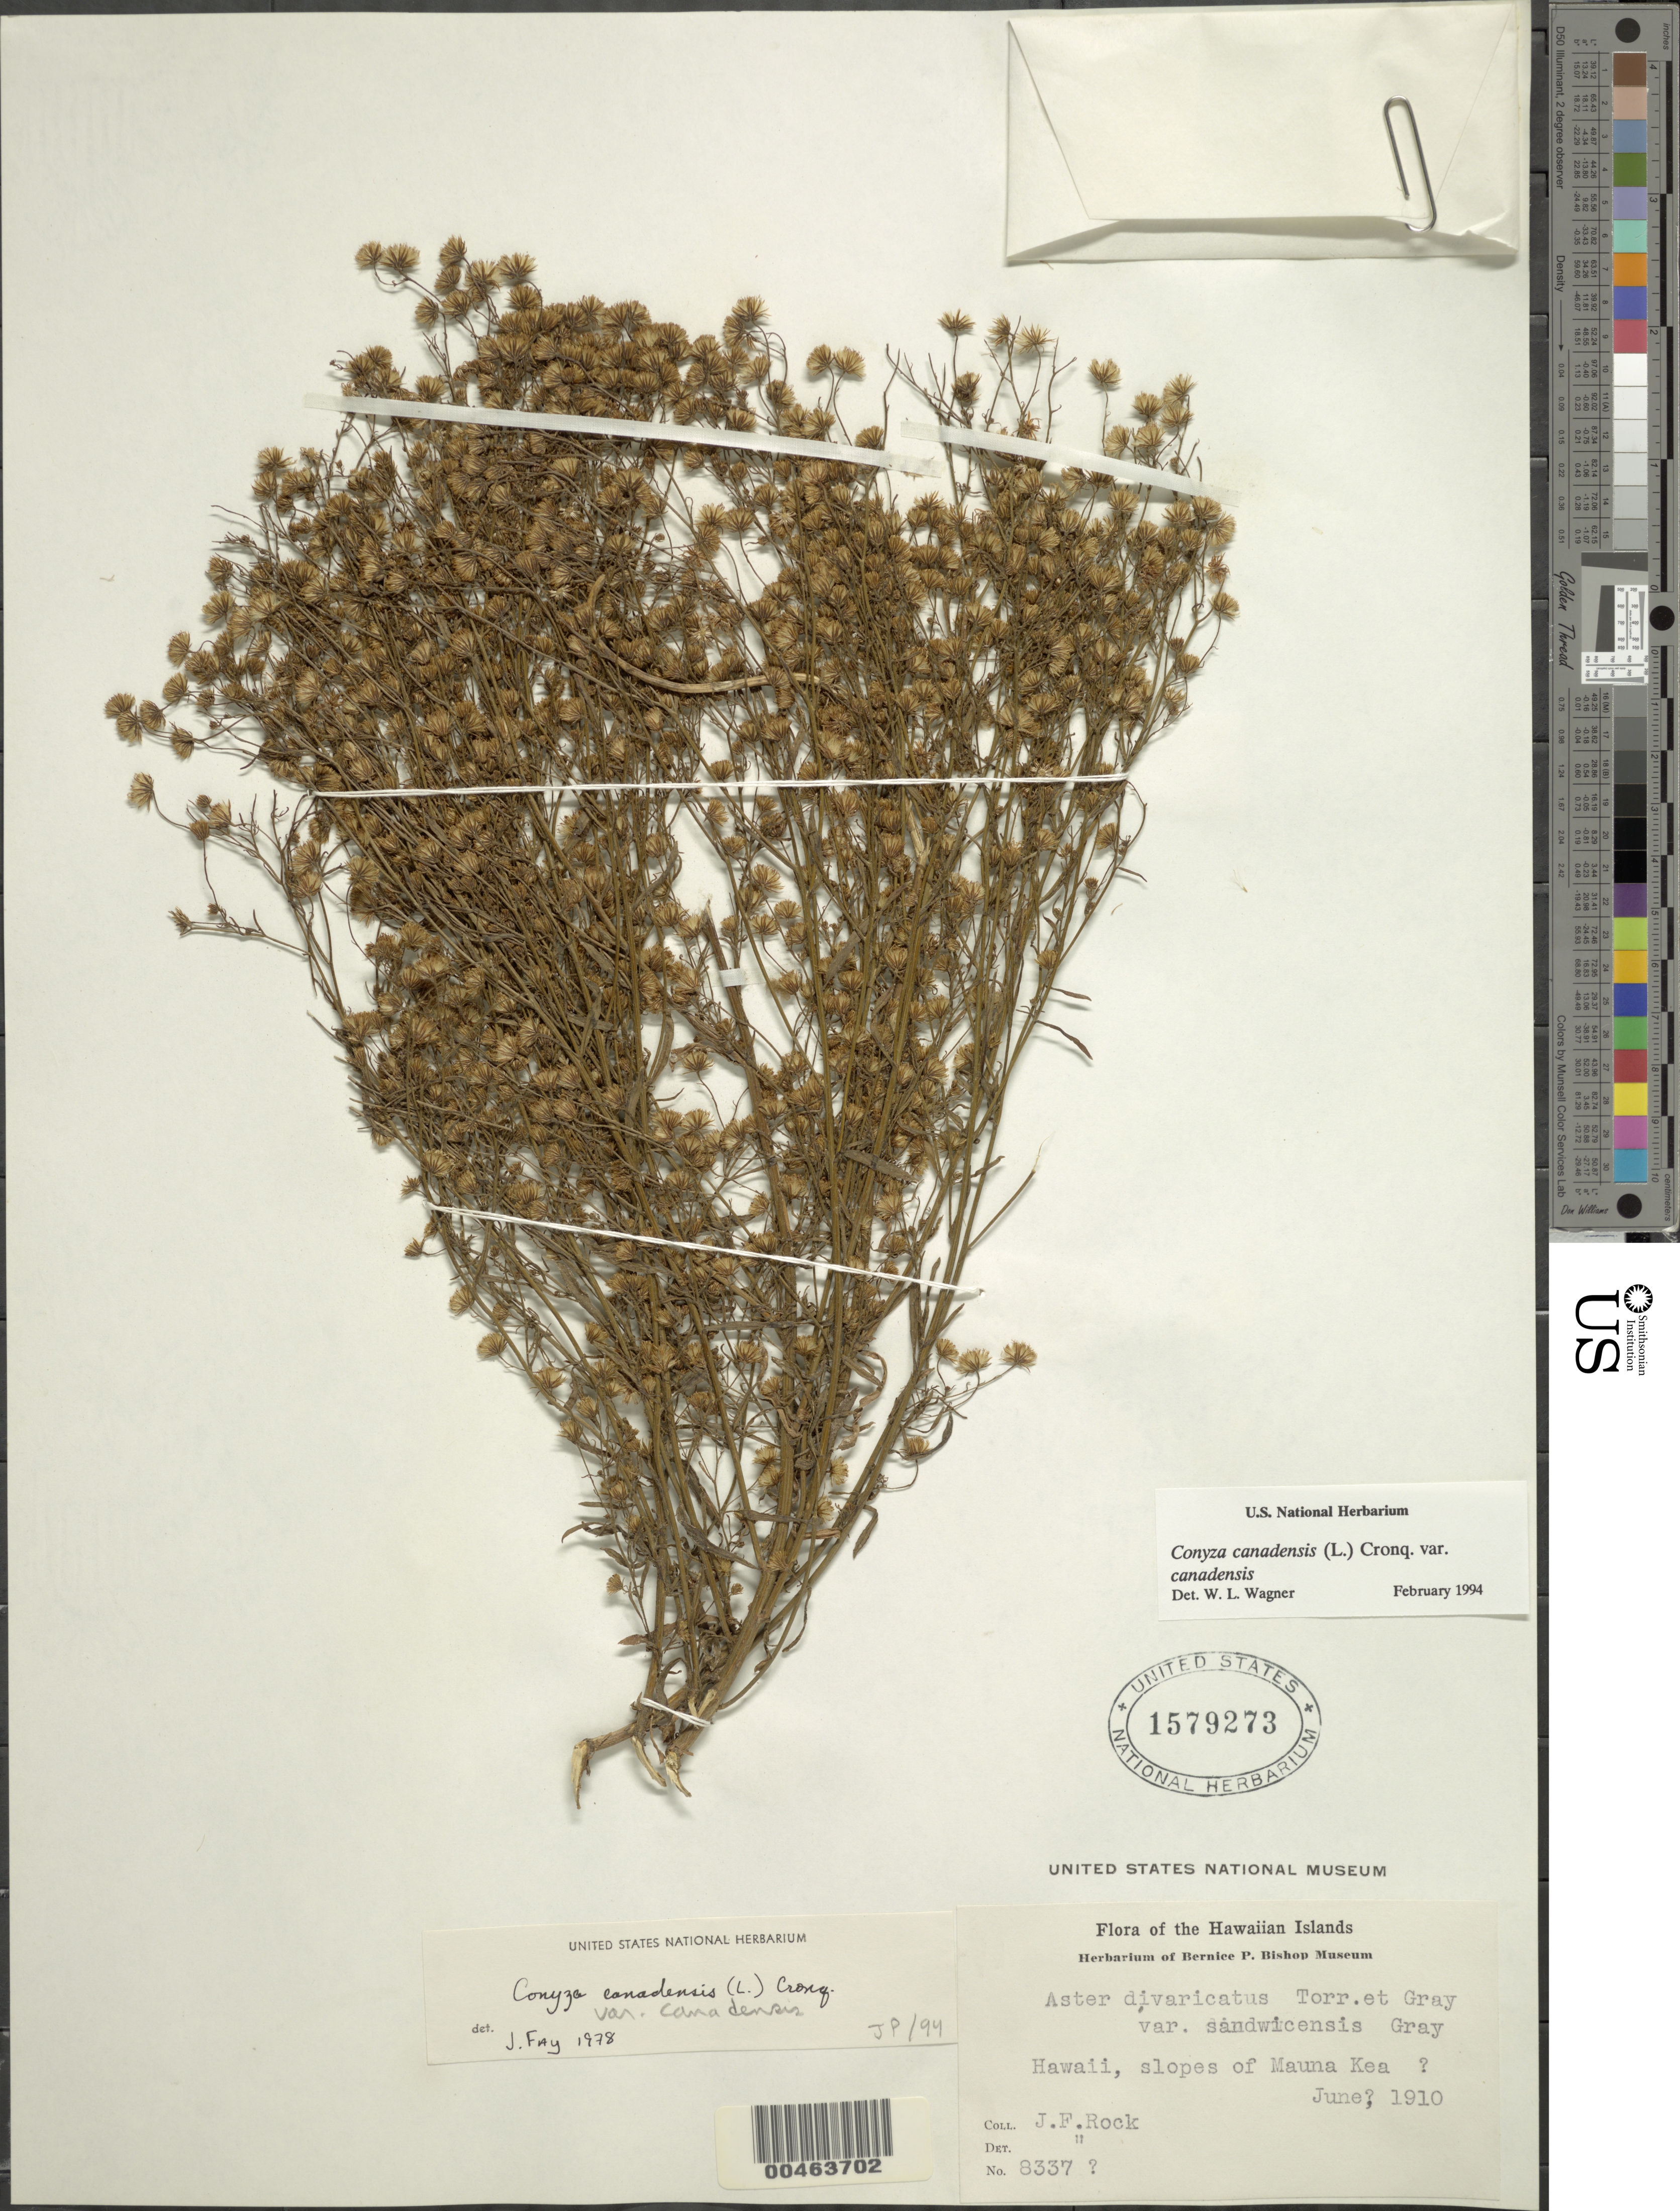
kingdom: Plantae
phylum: Tracheophyta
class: Magnoliopsida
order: Asterales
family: Asteraceae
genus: Erigeron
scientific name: Erigeron canadensis var. canadensis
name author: (L.) Cronquist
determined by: Wagner, W. L., (BOT), Smithsonian Institution - National Museum of Natural History (UNITED STATES)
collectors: J. F. Rock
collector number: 8337?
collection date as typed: Jun 1910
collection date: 1910-06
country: United States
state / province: Hawaii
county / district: Hawaii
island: Hawaii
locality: slopes of Mauna Kea?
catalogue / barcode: US 1579273